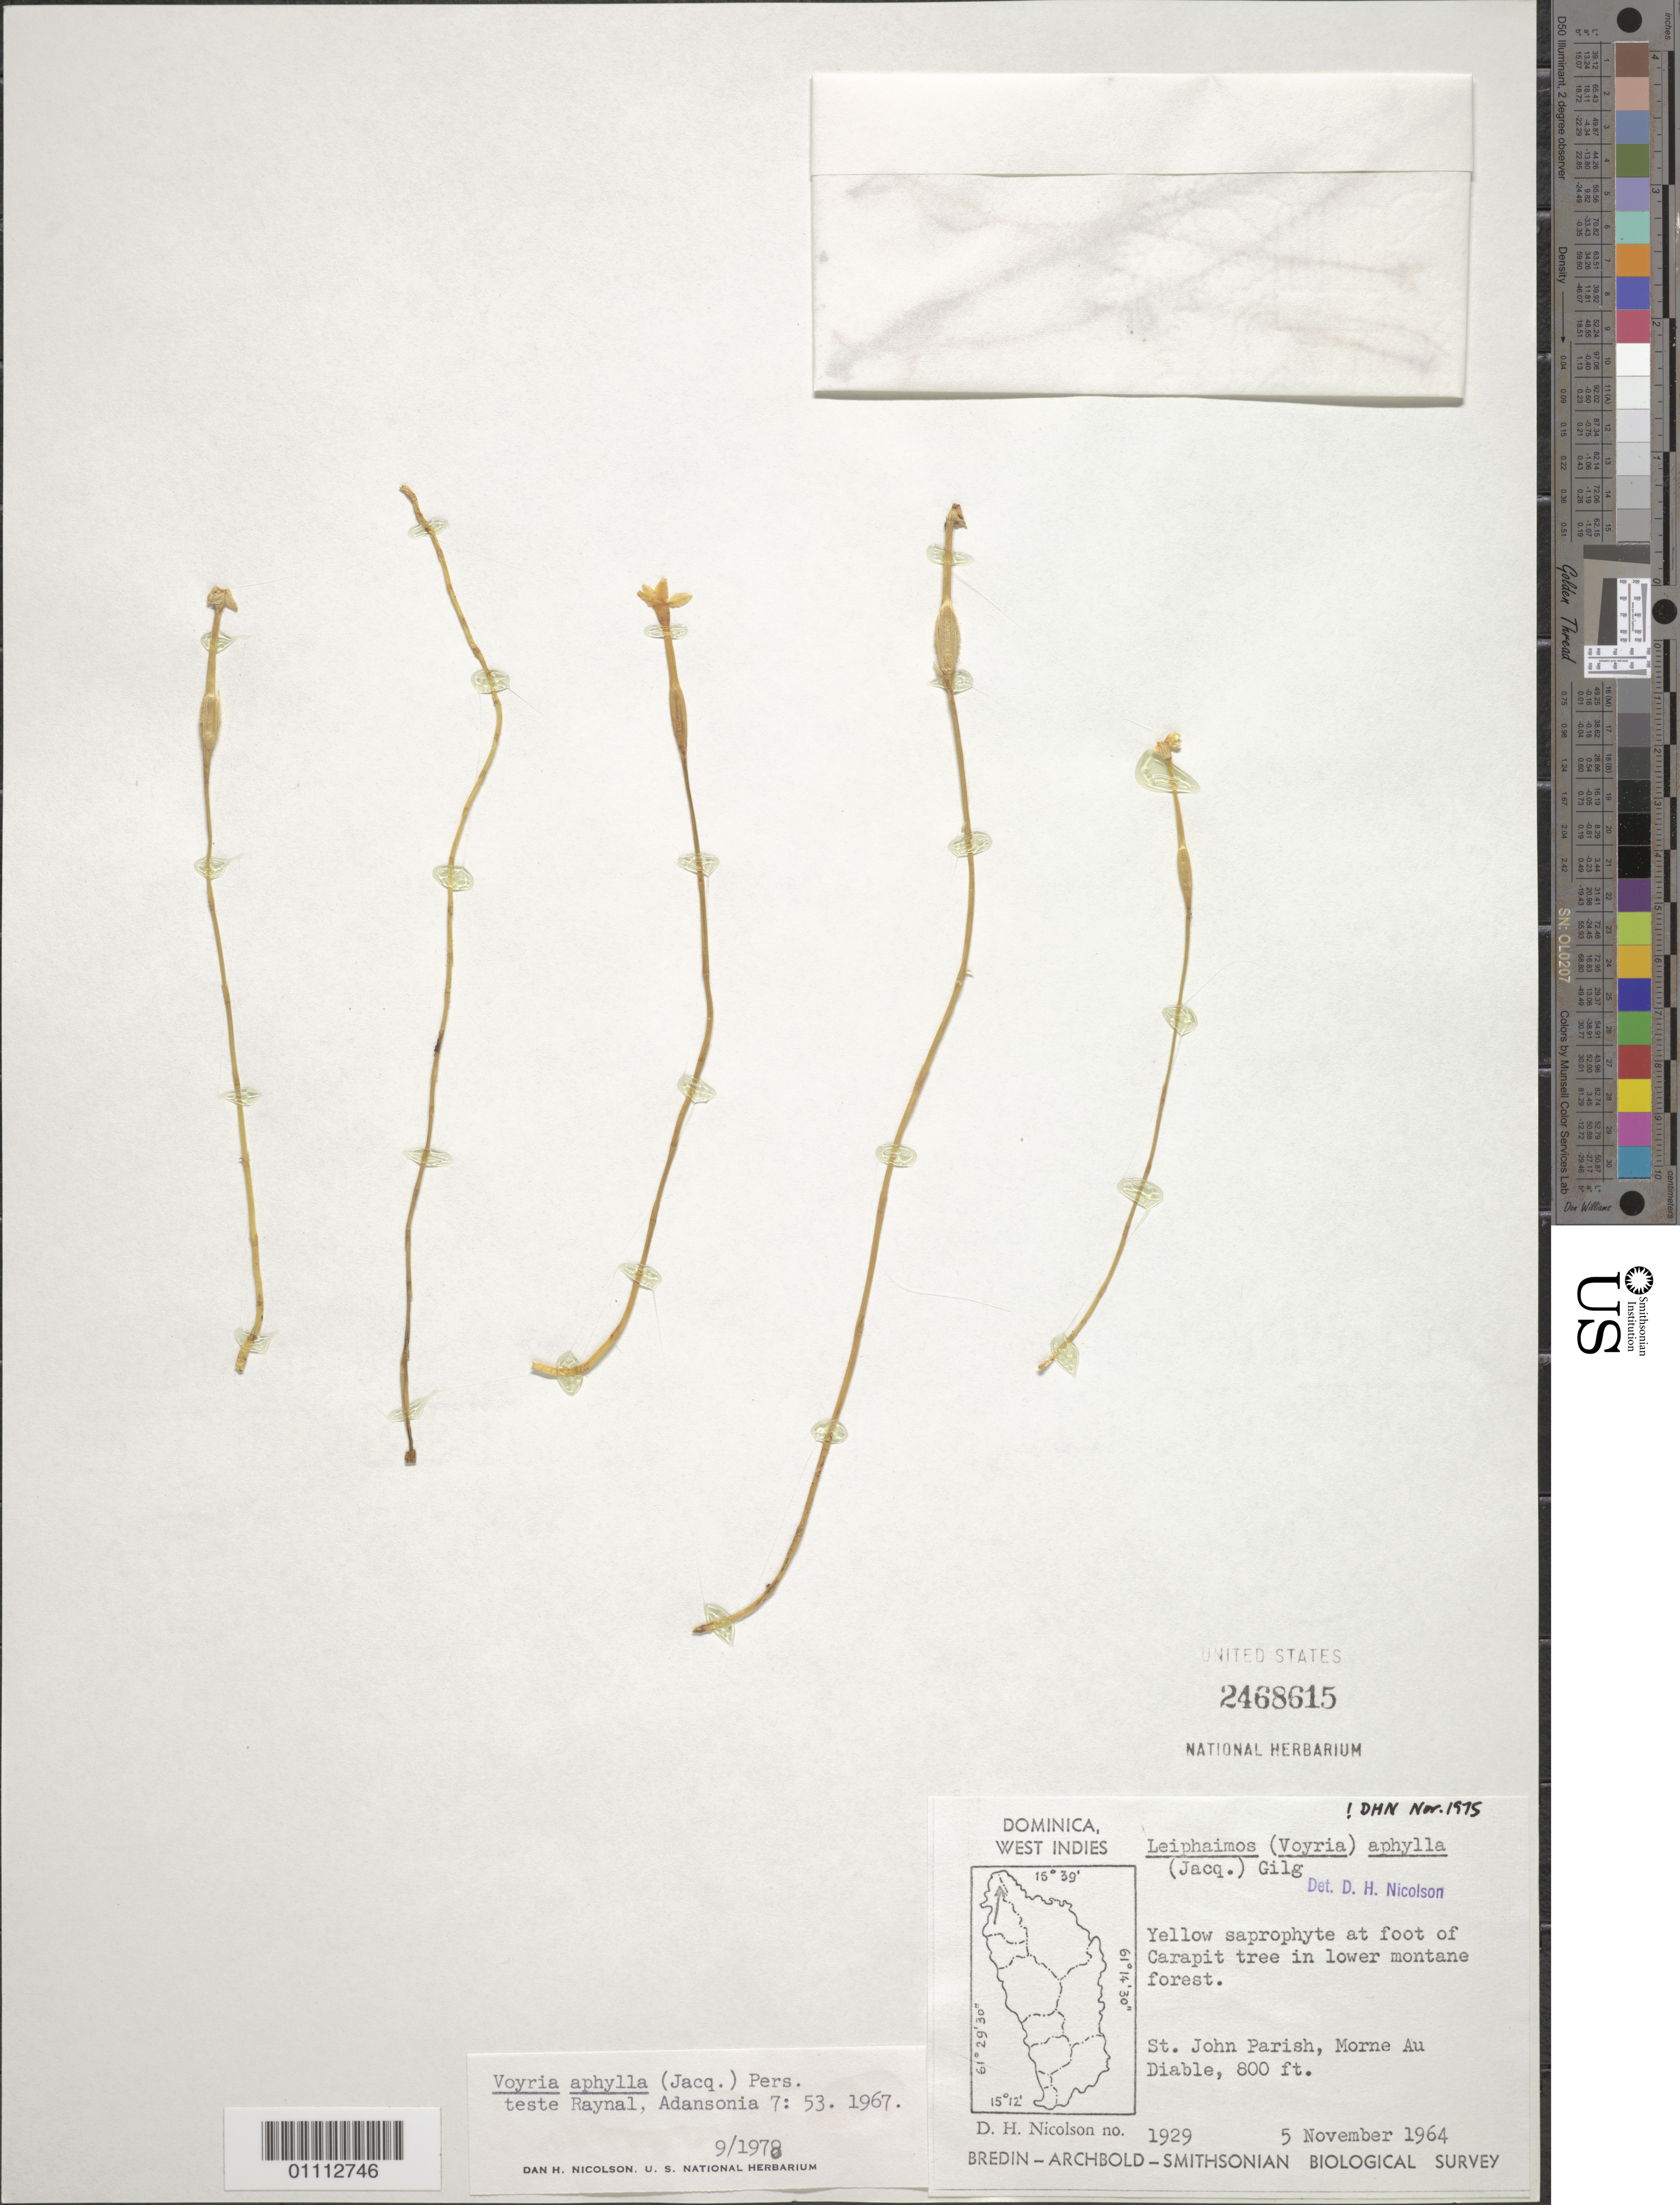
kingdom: Plantae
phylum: Tracheophyta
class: Magnoliopsida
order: Gentianales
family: Gentianaceae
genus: Voyria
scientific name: Voyria aphylla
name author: (Jacq.) Pers.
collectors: D. H. Nicolson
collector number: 1929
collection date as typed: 05 Nov 1964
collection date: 1964-11-05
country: Dominica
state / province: St. John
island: Dominica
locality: Morne Au Diable. At foot of Carapit tree in lower montane forest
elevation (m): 244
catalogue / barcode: US 2468615